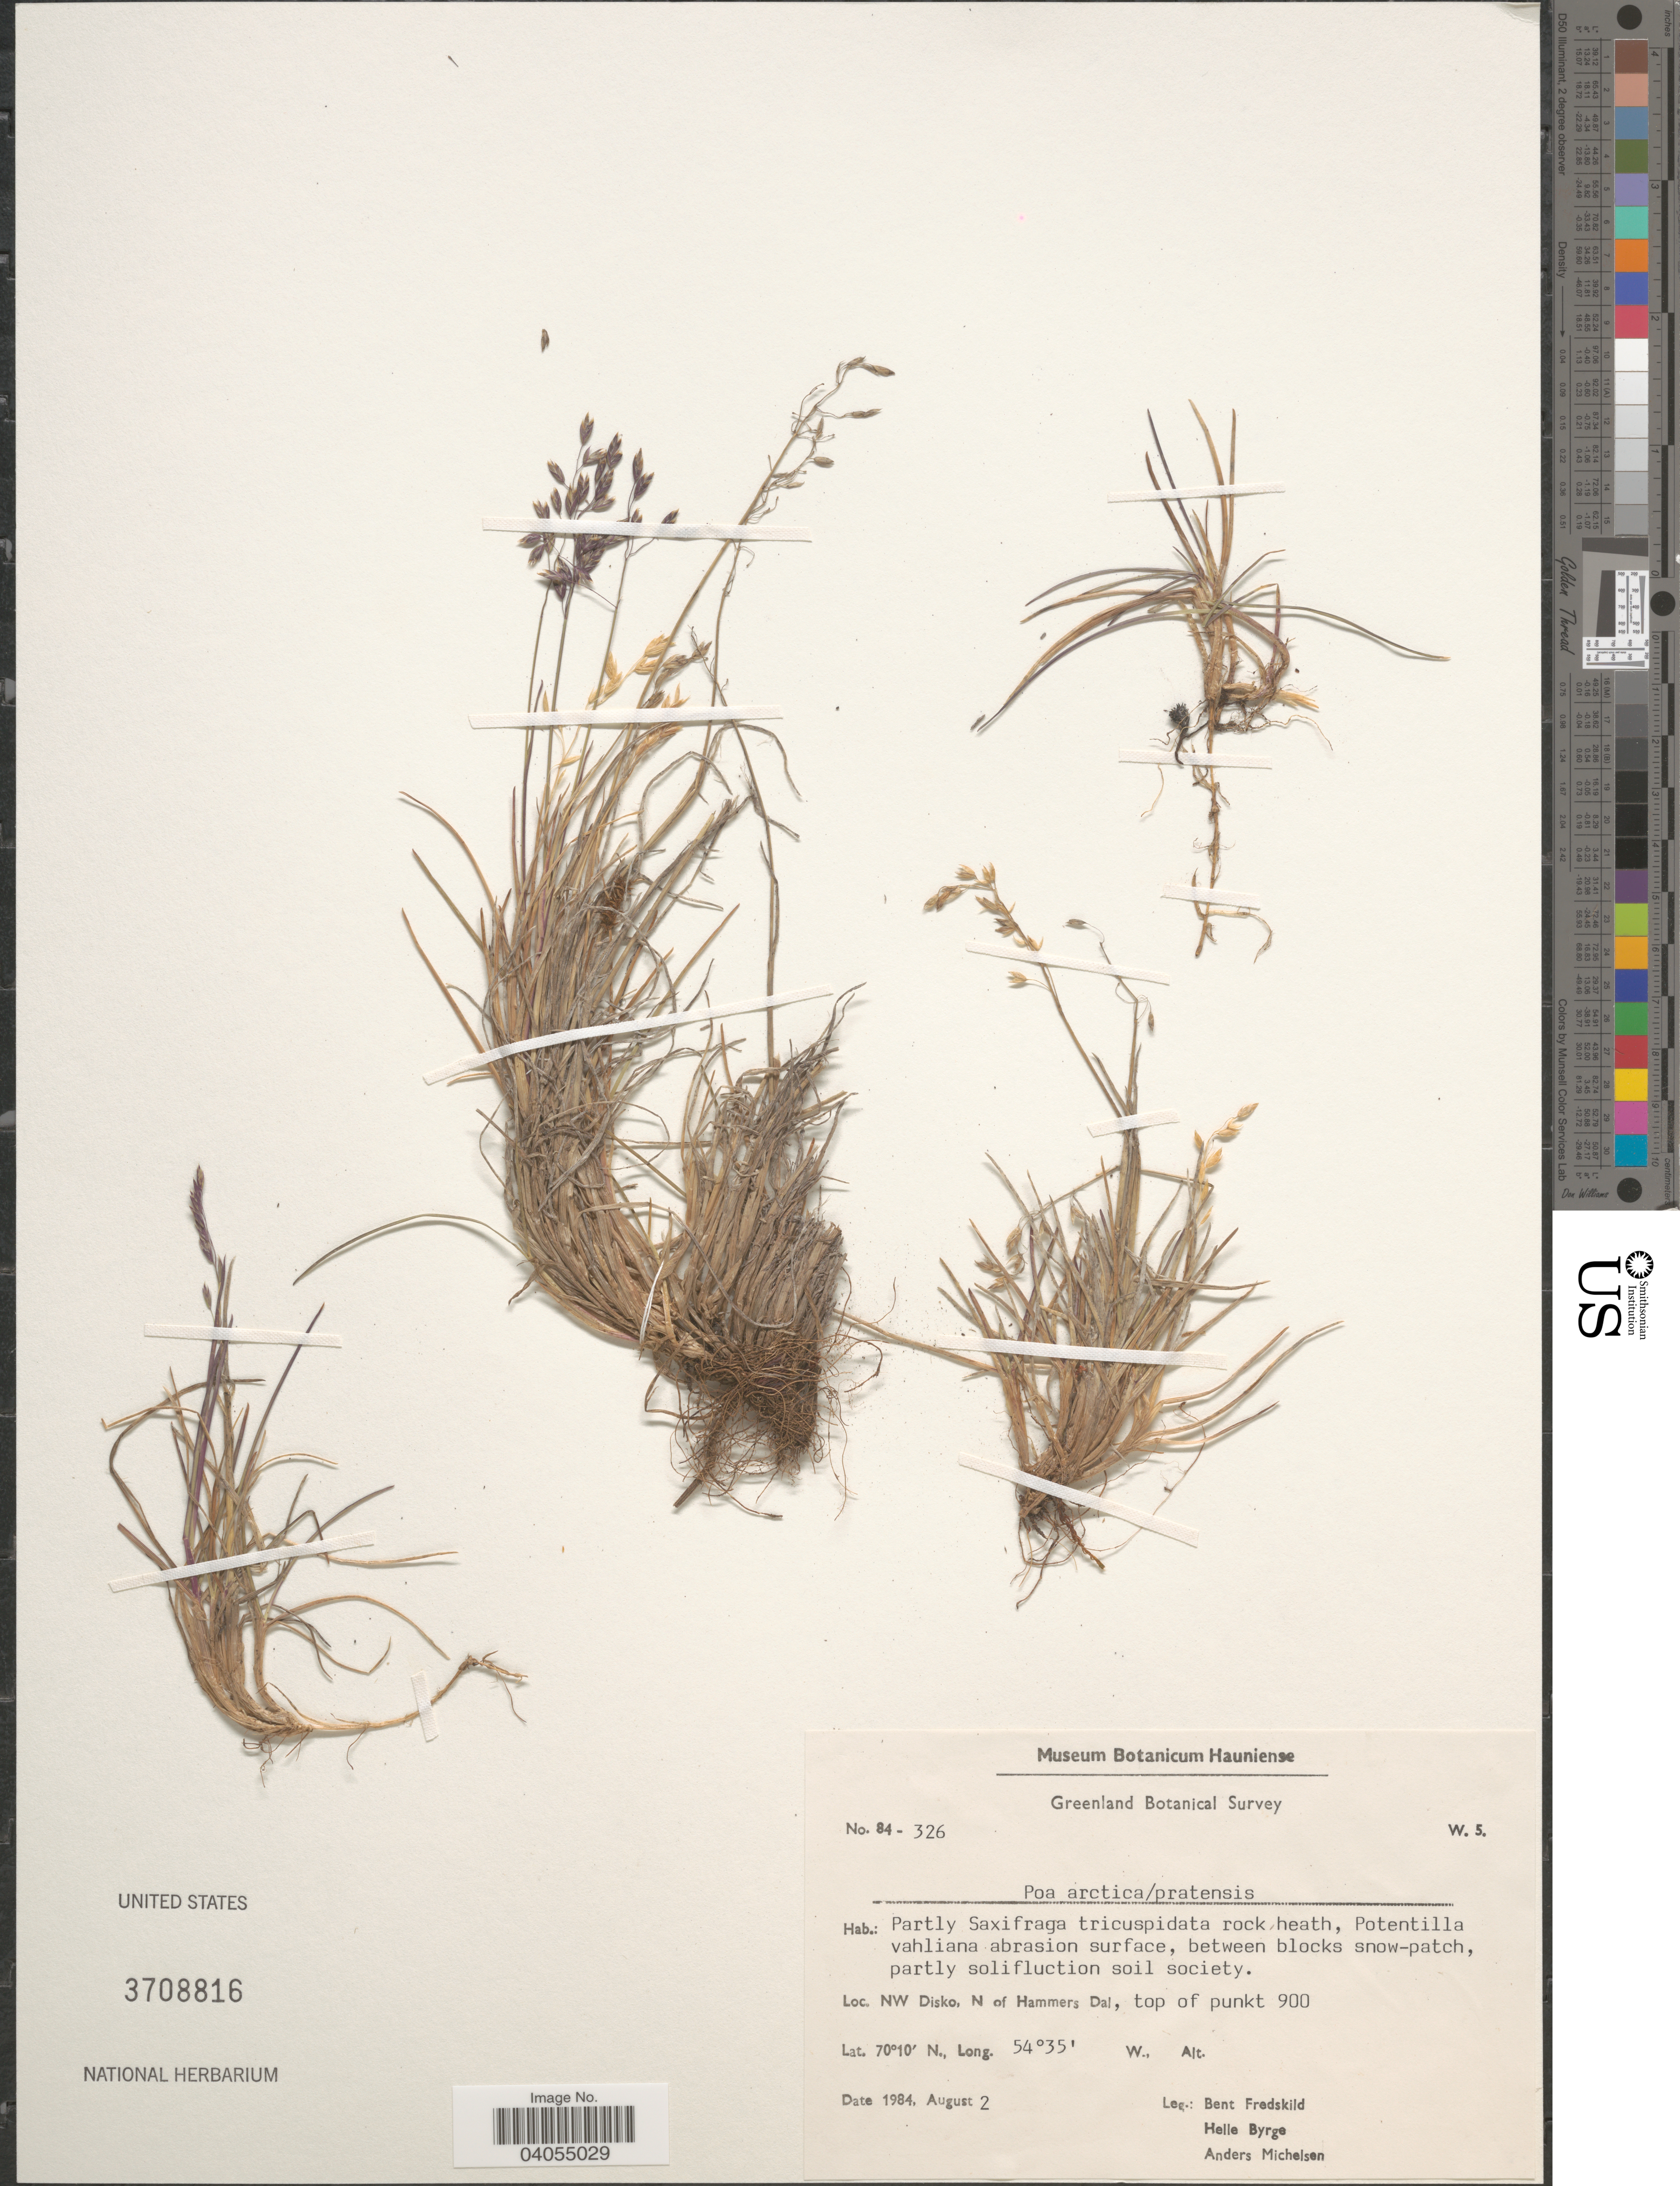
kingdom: Plantae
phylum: Tracheophyta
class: Liliopsida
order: Poales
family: Poaceae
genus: Poa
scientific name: Poa arctica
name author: R. Br.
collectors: B. Fredskild, H. Byrge & A. Michelsen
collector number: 84-326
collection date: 1984-08-02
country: Greenland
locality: NW Disko, N of Hammers Dal, top of punkt 900.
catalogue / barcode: US 3708816